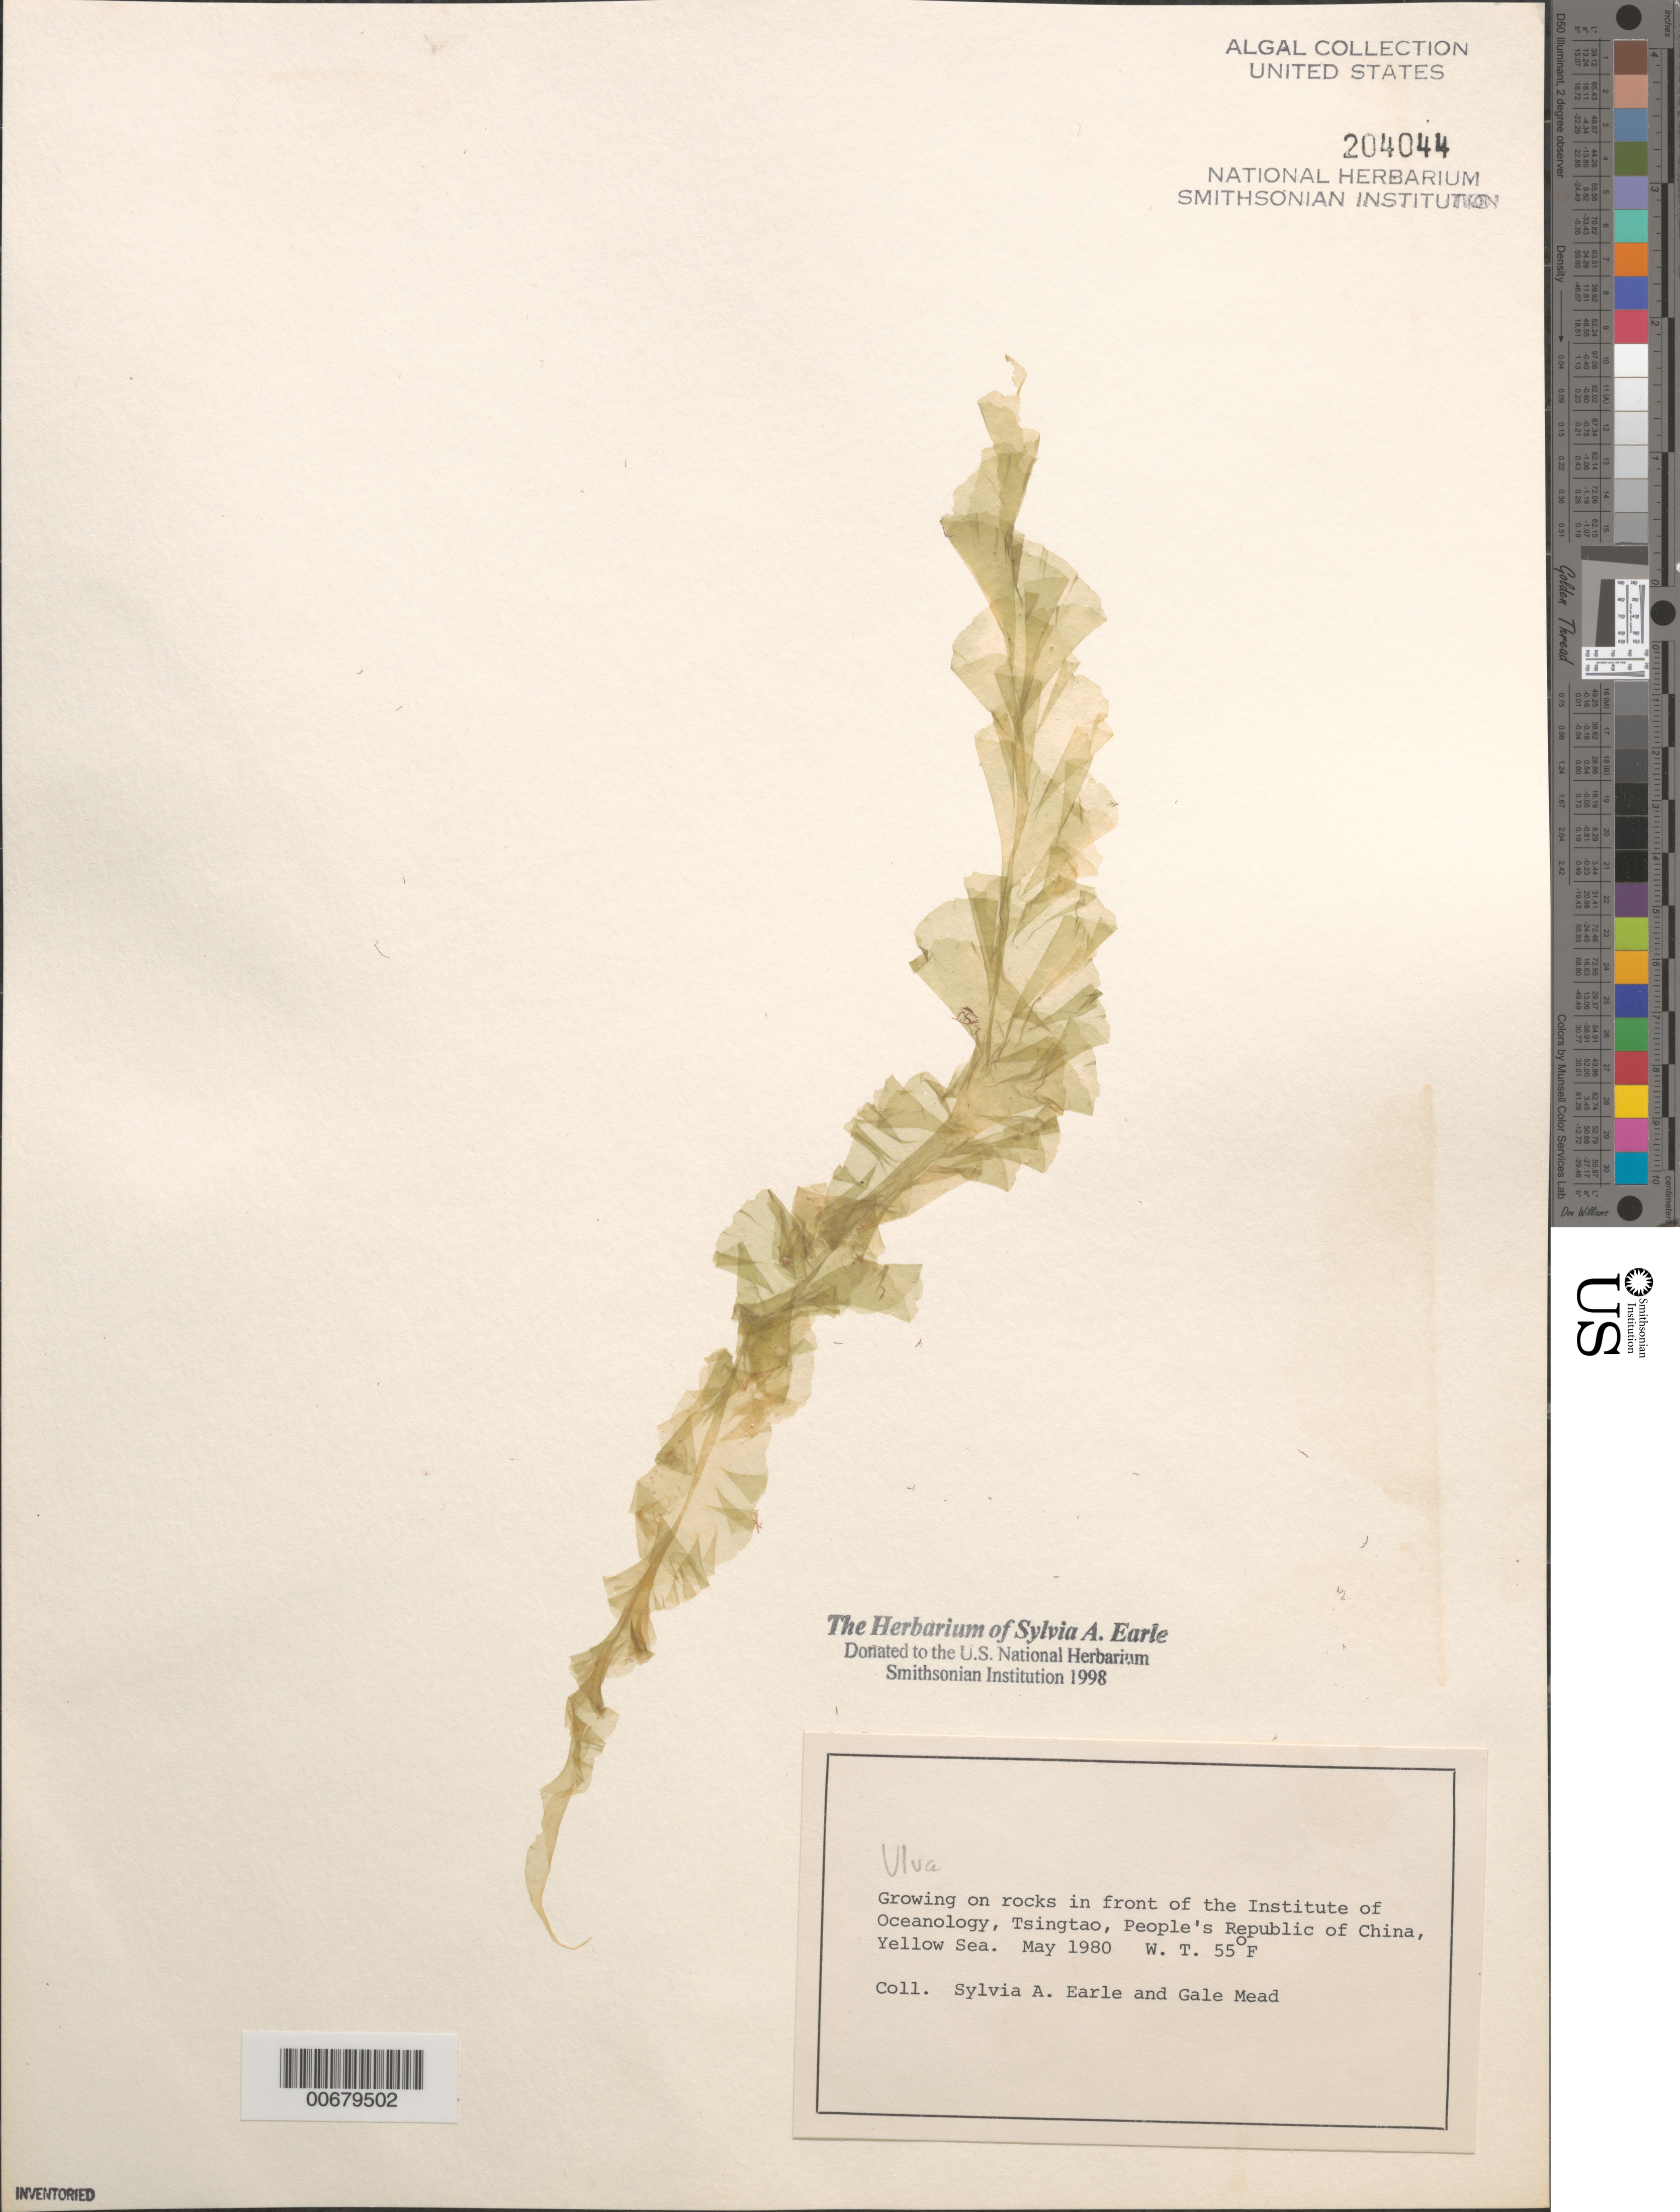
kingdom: Plantae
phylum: Chlorophyta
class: Ulvophyceae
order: Ulvales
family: Ulvaceae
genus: Ulva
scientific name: Ulva sp.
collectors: S. A. Earle & G. Mead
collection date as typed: May 1980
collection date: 1980-05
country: China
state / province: Shandong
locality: Qingdau (Tsingtao), Institute of Oceanology beach, Yellow Sea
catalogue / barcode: US 204044